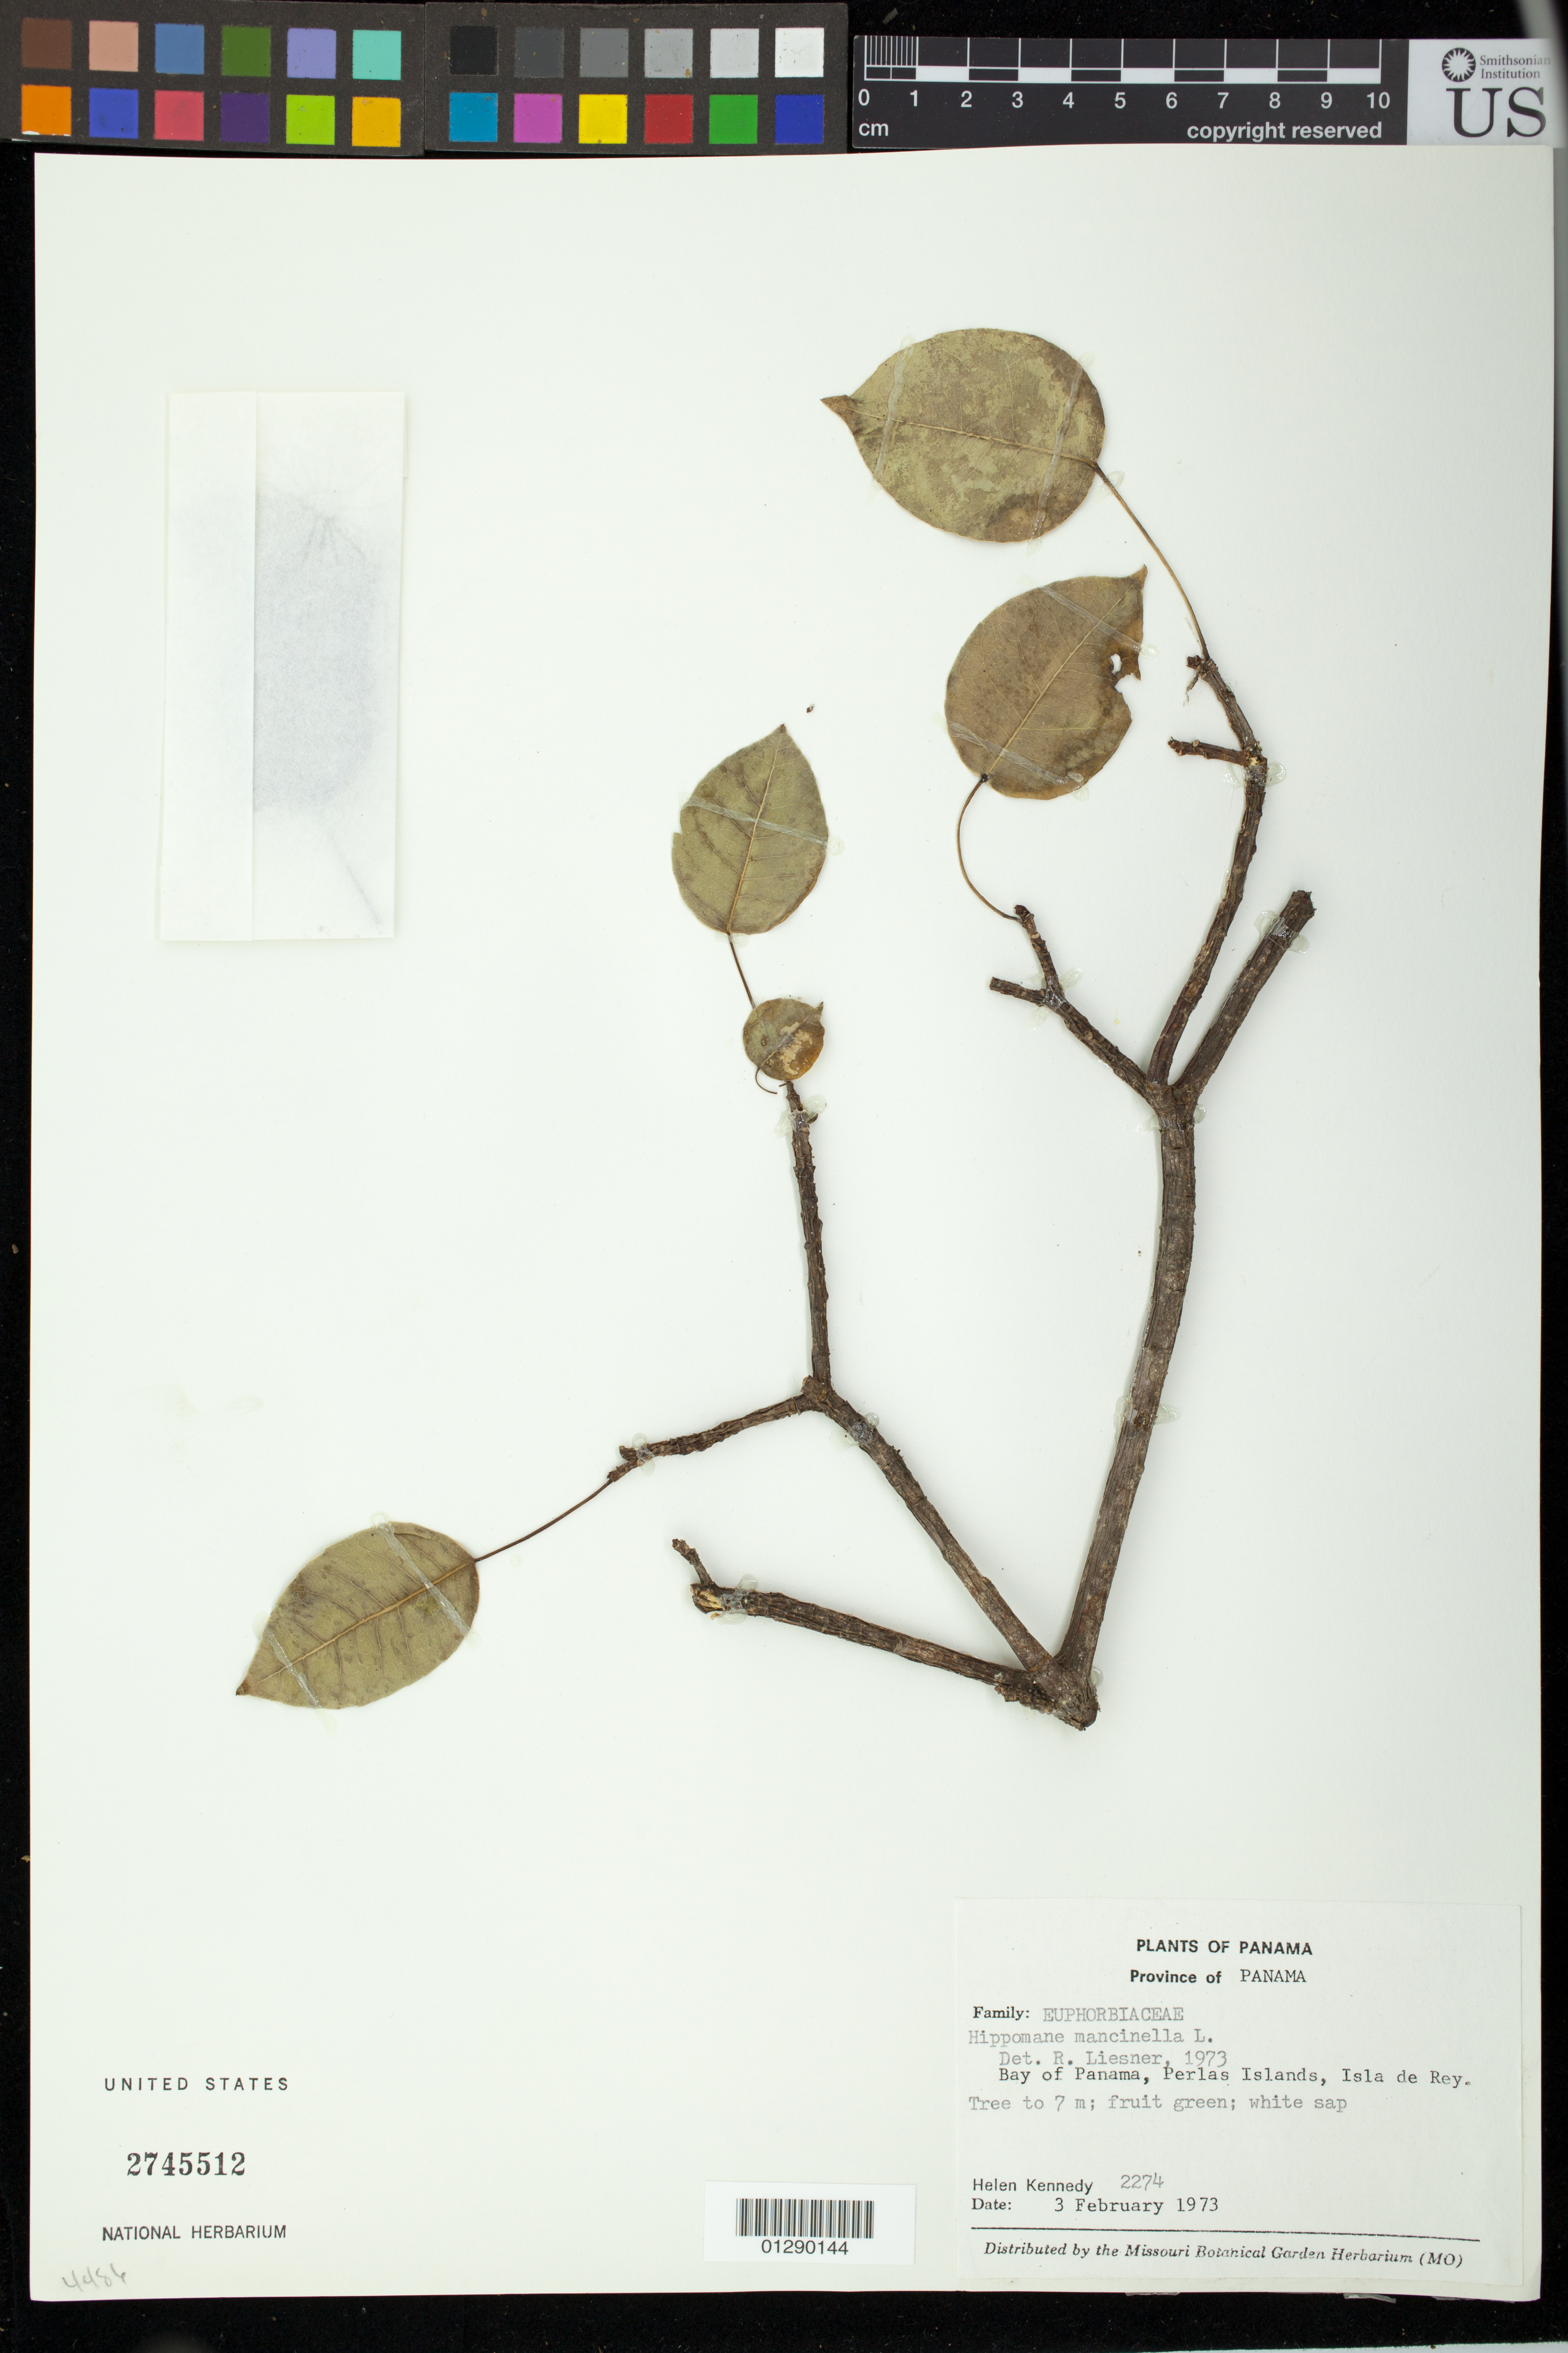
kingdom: Plantae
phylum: Tracheophyta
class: Magnoliopsida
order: Malpighiales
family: Euphorbiaceae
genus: Hippomane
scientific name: Hippomane mancinella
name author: L.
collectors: H. Kennedy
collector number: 2274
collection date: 1973-02-03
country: Panama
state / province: Panamá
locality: Bay of Panama, Perlas Islands, Isla de Rey.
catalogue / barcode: US 2745512